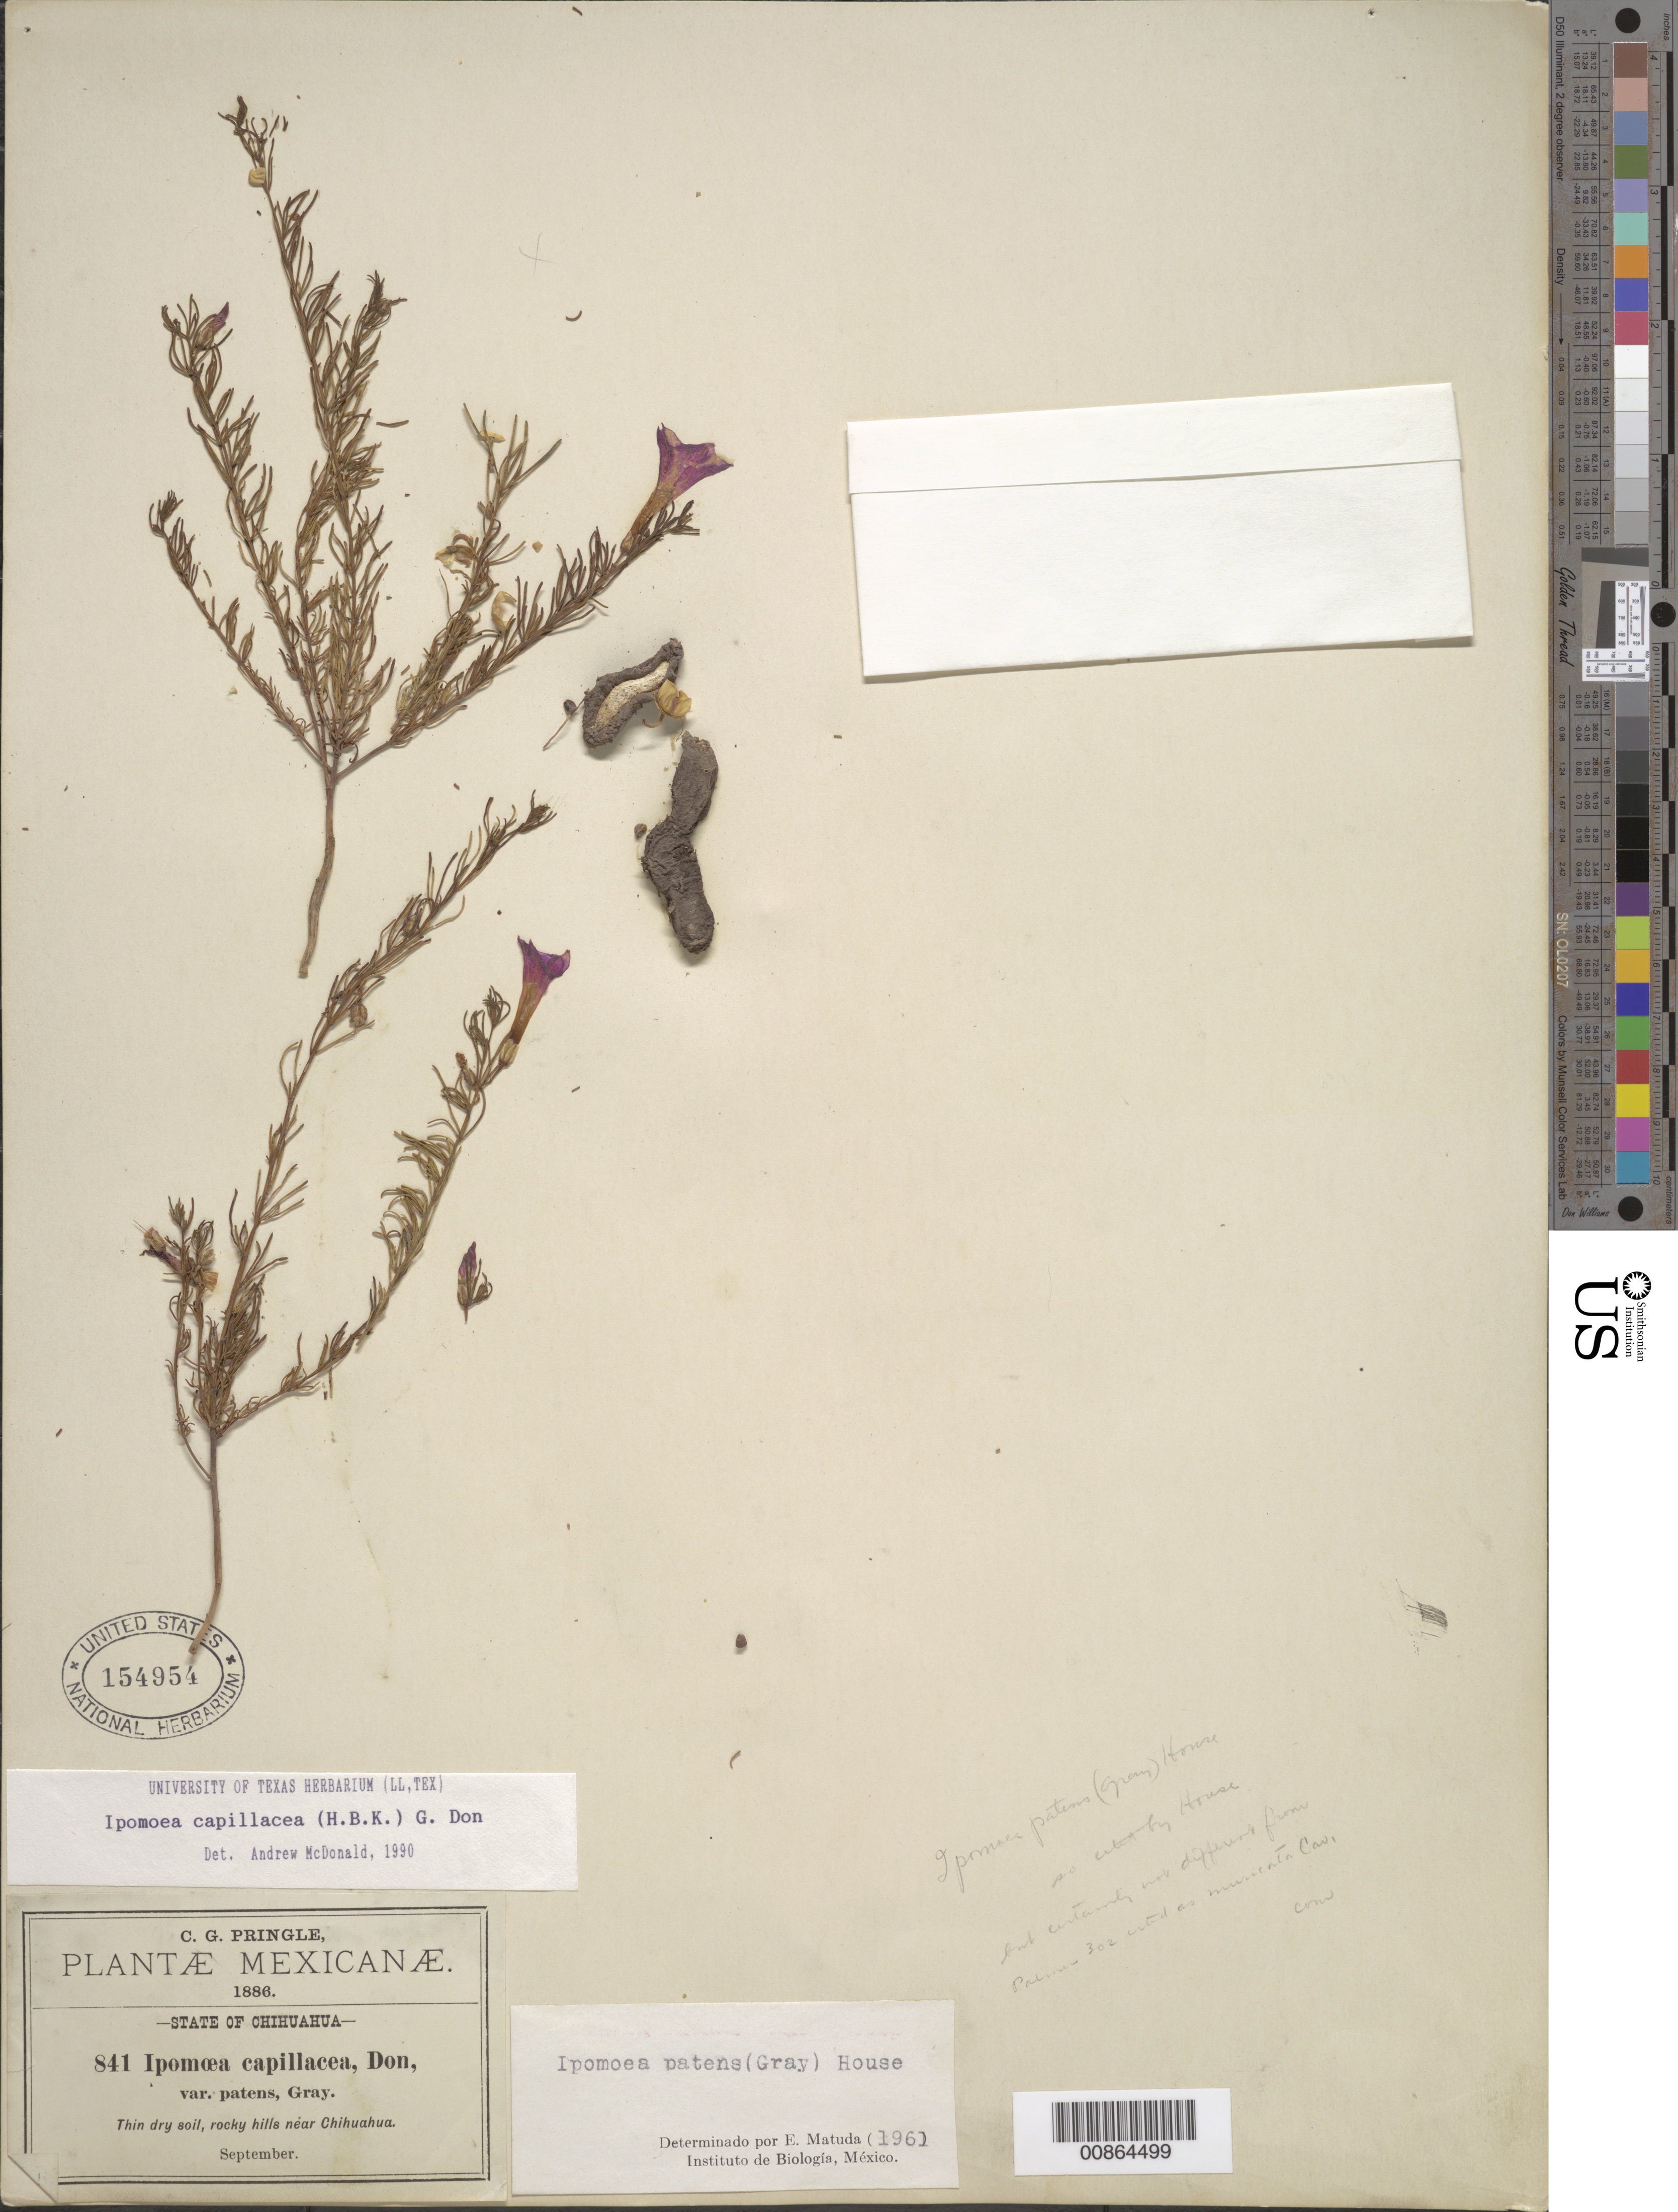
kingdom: Plantae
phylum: Tracheophyta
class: Magnoliopsida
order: Solanales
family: Convolvulaceae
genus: Ipomoea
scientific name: Ipomoea capillacea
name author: (Kunth) G. Don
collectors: C. G. Pringle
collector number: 841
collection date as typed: Sep 1886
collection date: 1886-09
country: Mexico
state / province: Chihuahua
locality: Near Chihuahua.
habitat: Thin dry soil, rocky hills.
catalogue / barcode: US 154954